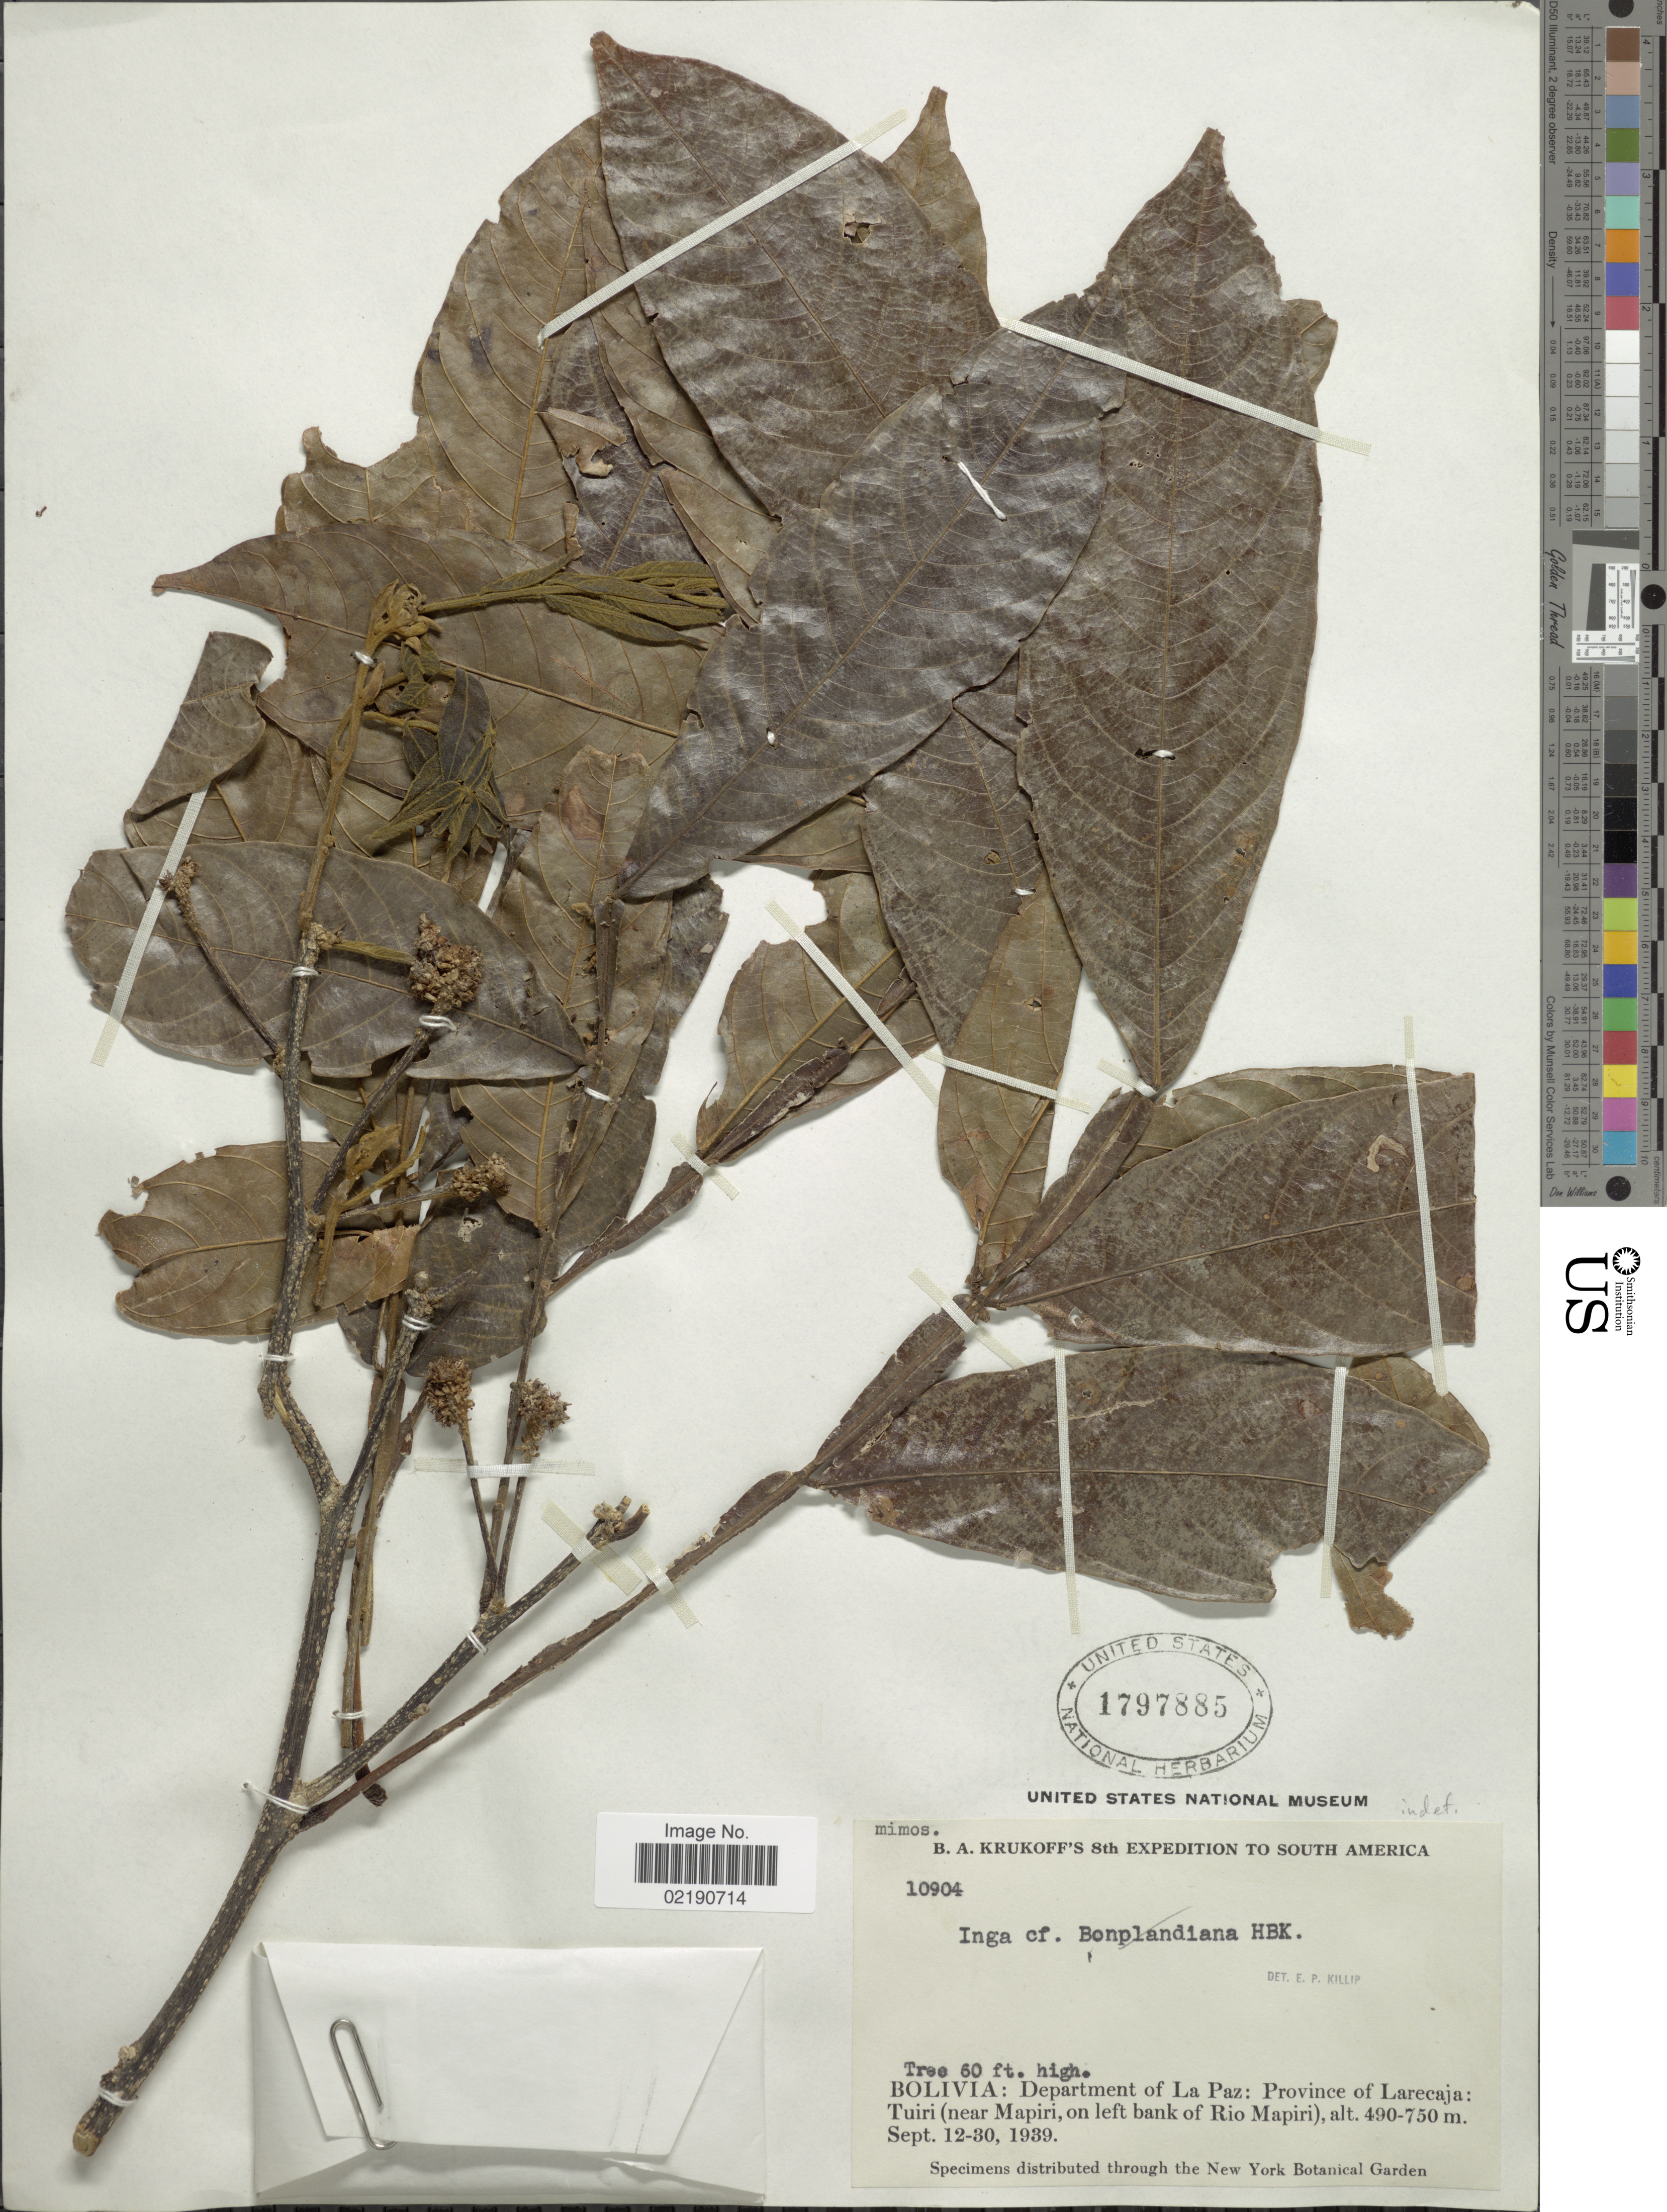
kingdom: Plantae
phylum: Tracheophyta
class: Magnoliopsida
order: Fabales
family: Fabaceae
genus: Inga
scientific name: Inga sp.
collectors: B. A. Krukoff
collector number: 10904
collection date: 1939-09-12/1939-09-30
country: Bolivia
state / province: La Paz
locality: South America, Province of Larecaja, Tuiri (near Mapiri, on left bank of Rio Mapiri)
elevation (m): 490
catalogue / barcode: US 1797885